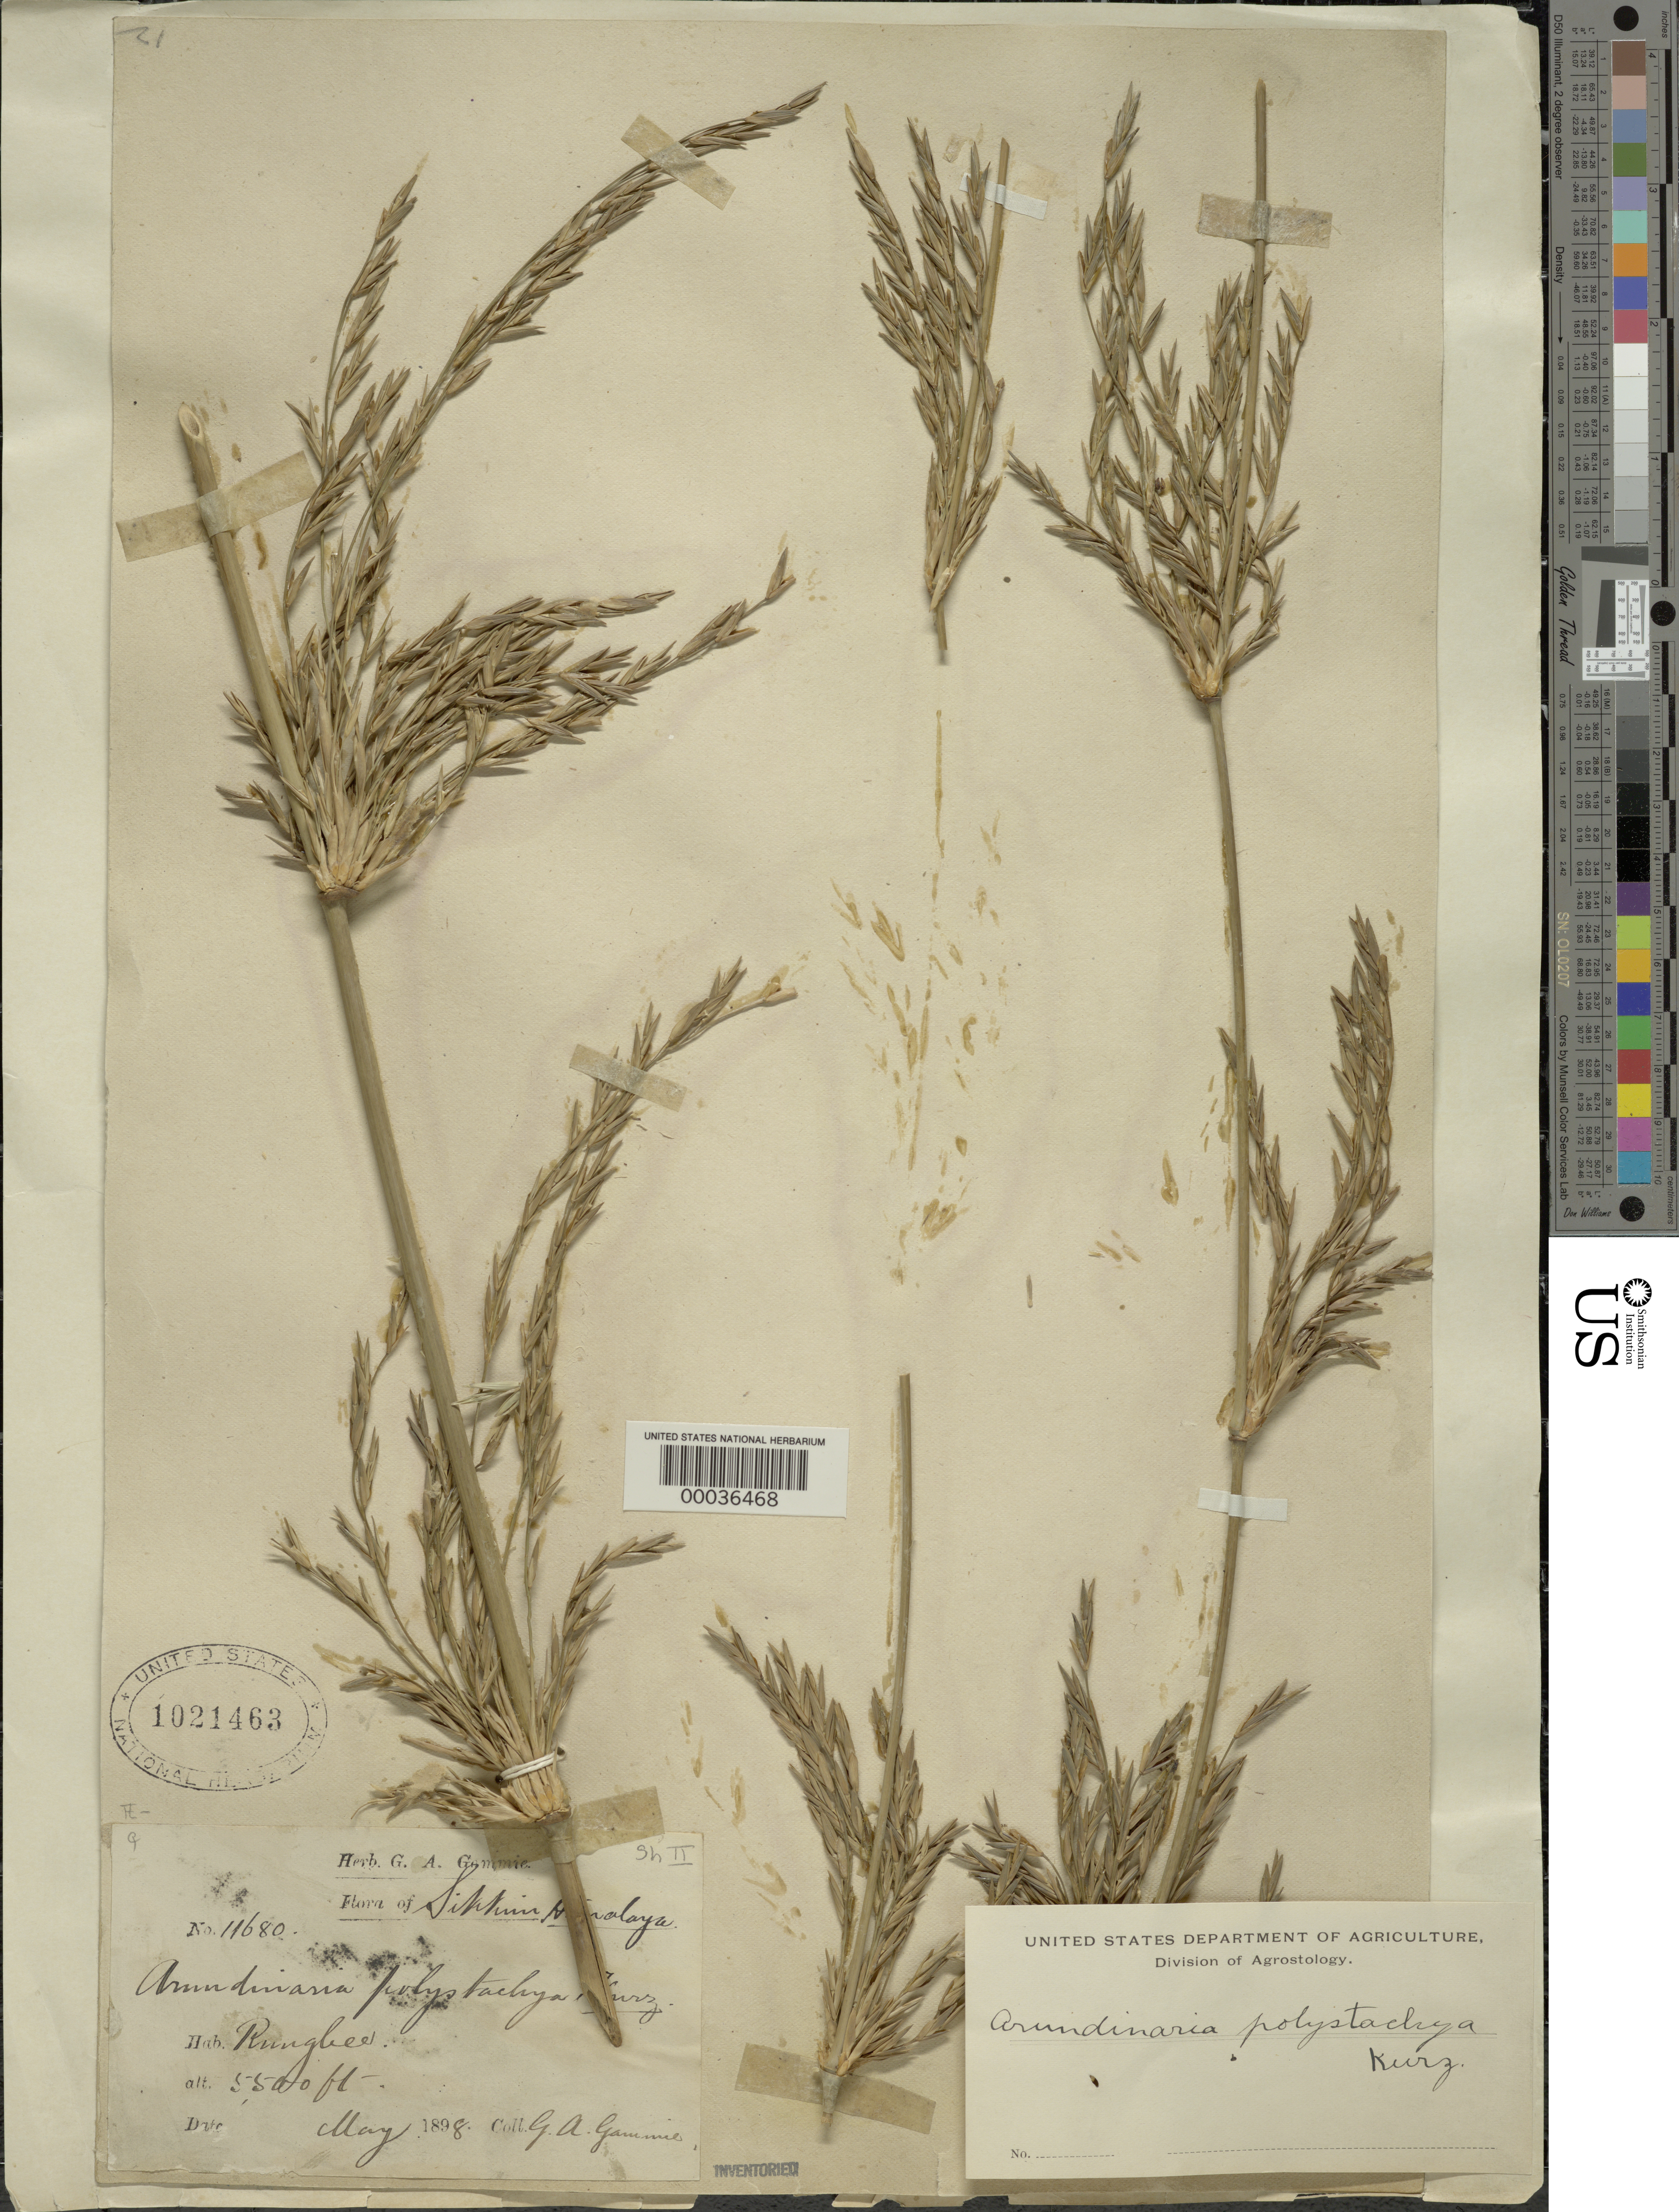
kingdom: Plantae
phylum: Tracheophyta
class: Liliopsida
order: Poales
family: Poaceae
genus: Drepanostachyum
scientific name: Drepanostachyum intermedium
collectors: G. Gammie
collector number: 11680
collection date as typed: May 1898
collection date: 1898-05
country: India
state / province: Sikkim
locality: Rungbee, himalaya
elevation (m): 1678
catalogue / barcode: US 1021463